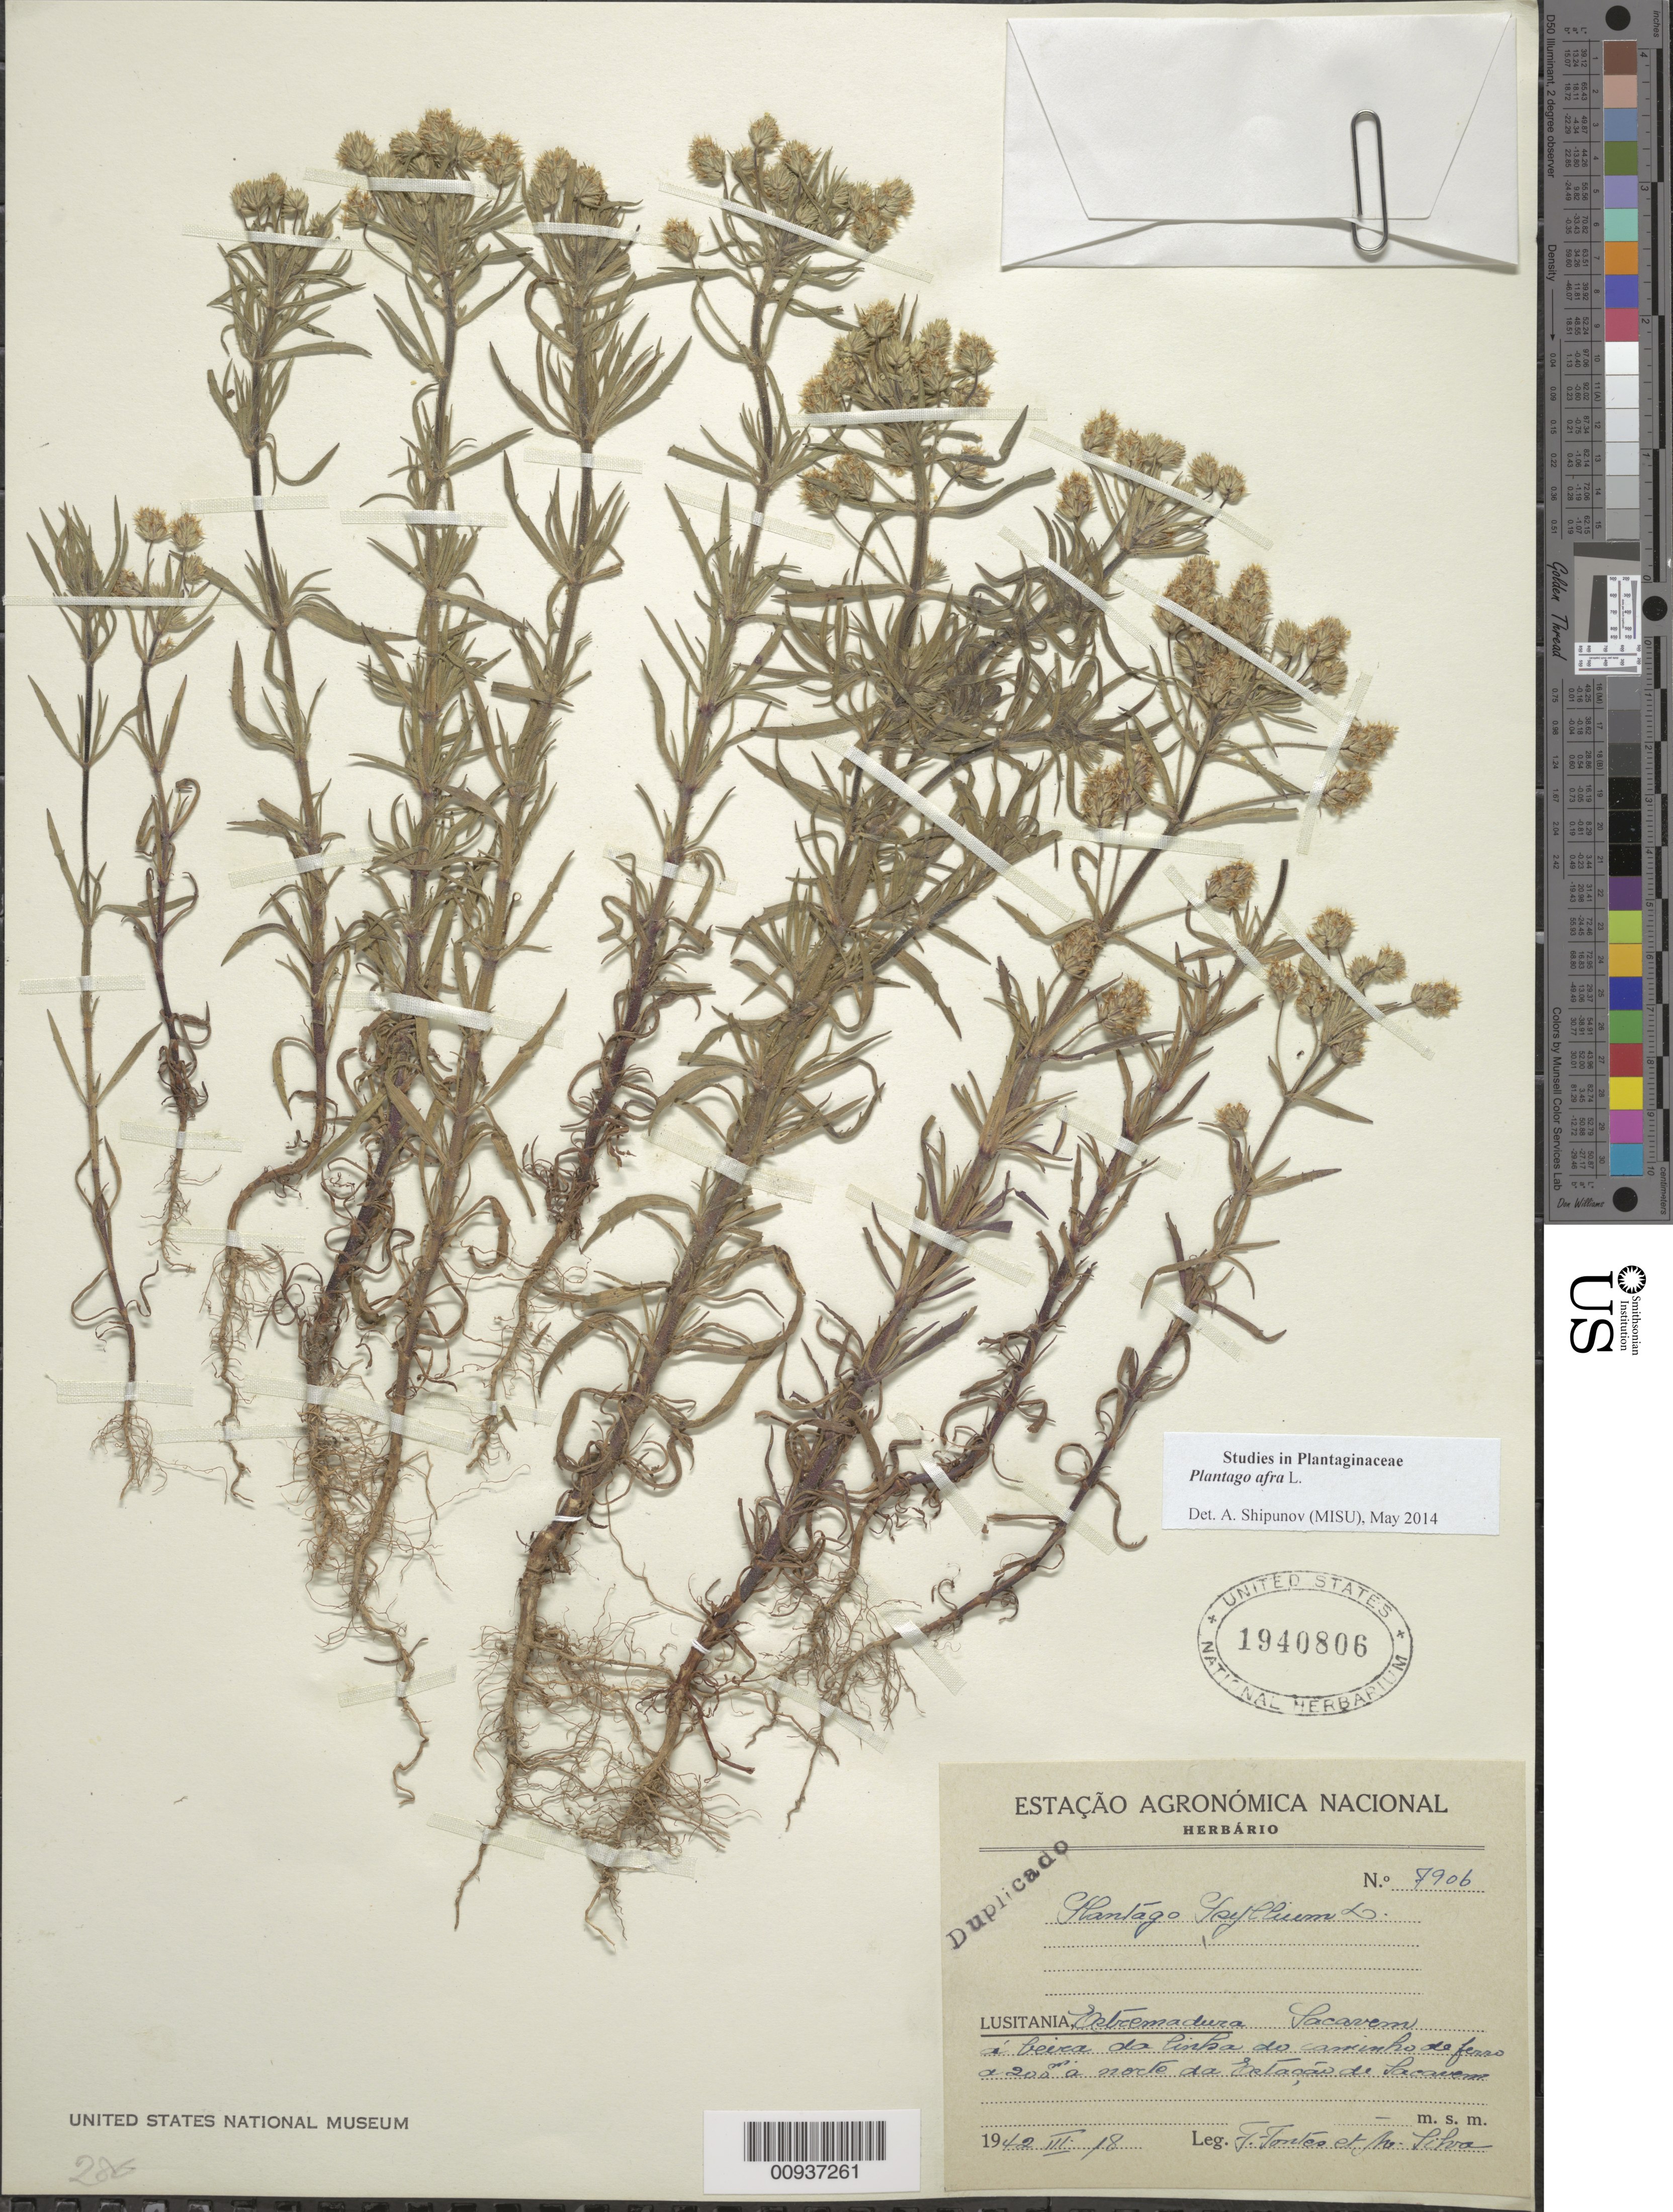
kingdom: Plantae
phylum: Tracheophyta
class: Magnoliopsida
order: Lamiales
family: Plantaginaceae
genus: Plantago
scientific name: Plantago afra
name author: L.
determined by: Shipunov, Alexey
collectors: Fontes, F. & F. Silva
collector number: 7906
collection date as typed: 18 Mar 1942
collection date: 1942-03-18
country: Portugal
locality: Estremadura: [] á beira da linsha do caminho de ferro a 200m a norcte da [] de []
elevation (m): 200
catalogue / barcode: US 1940806